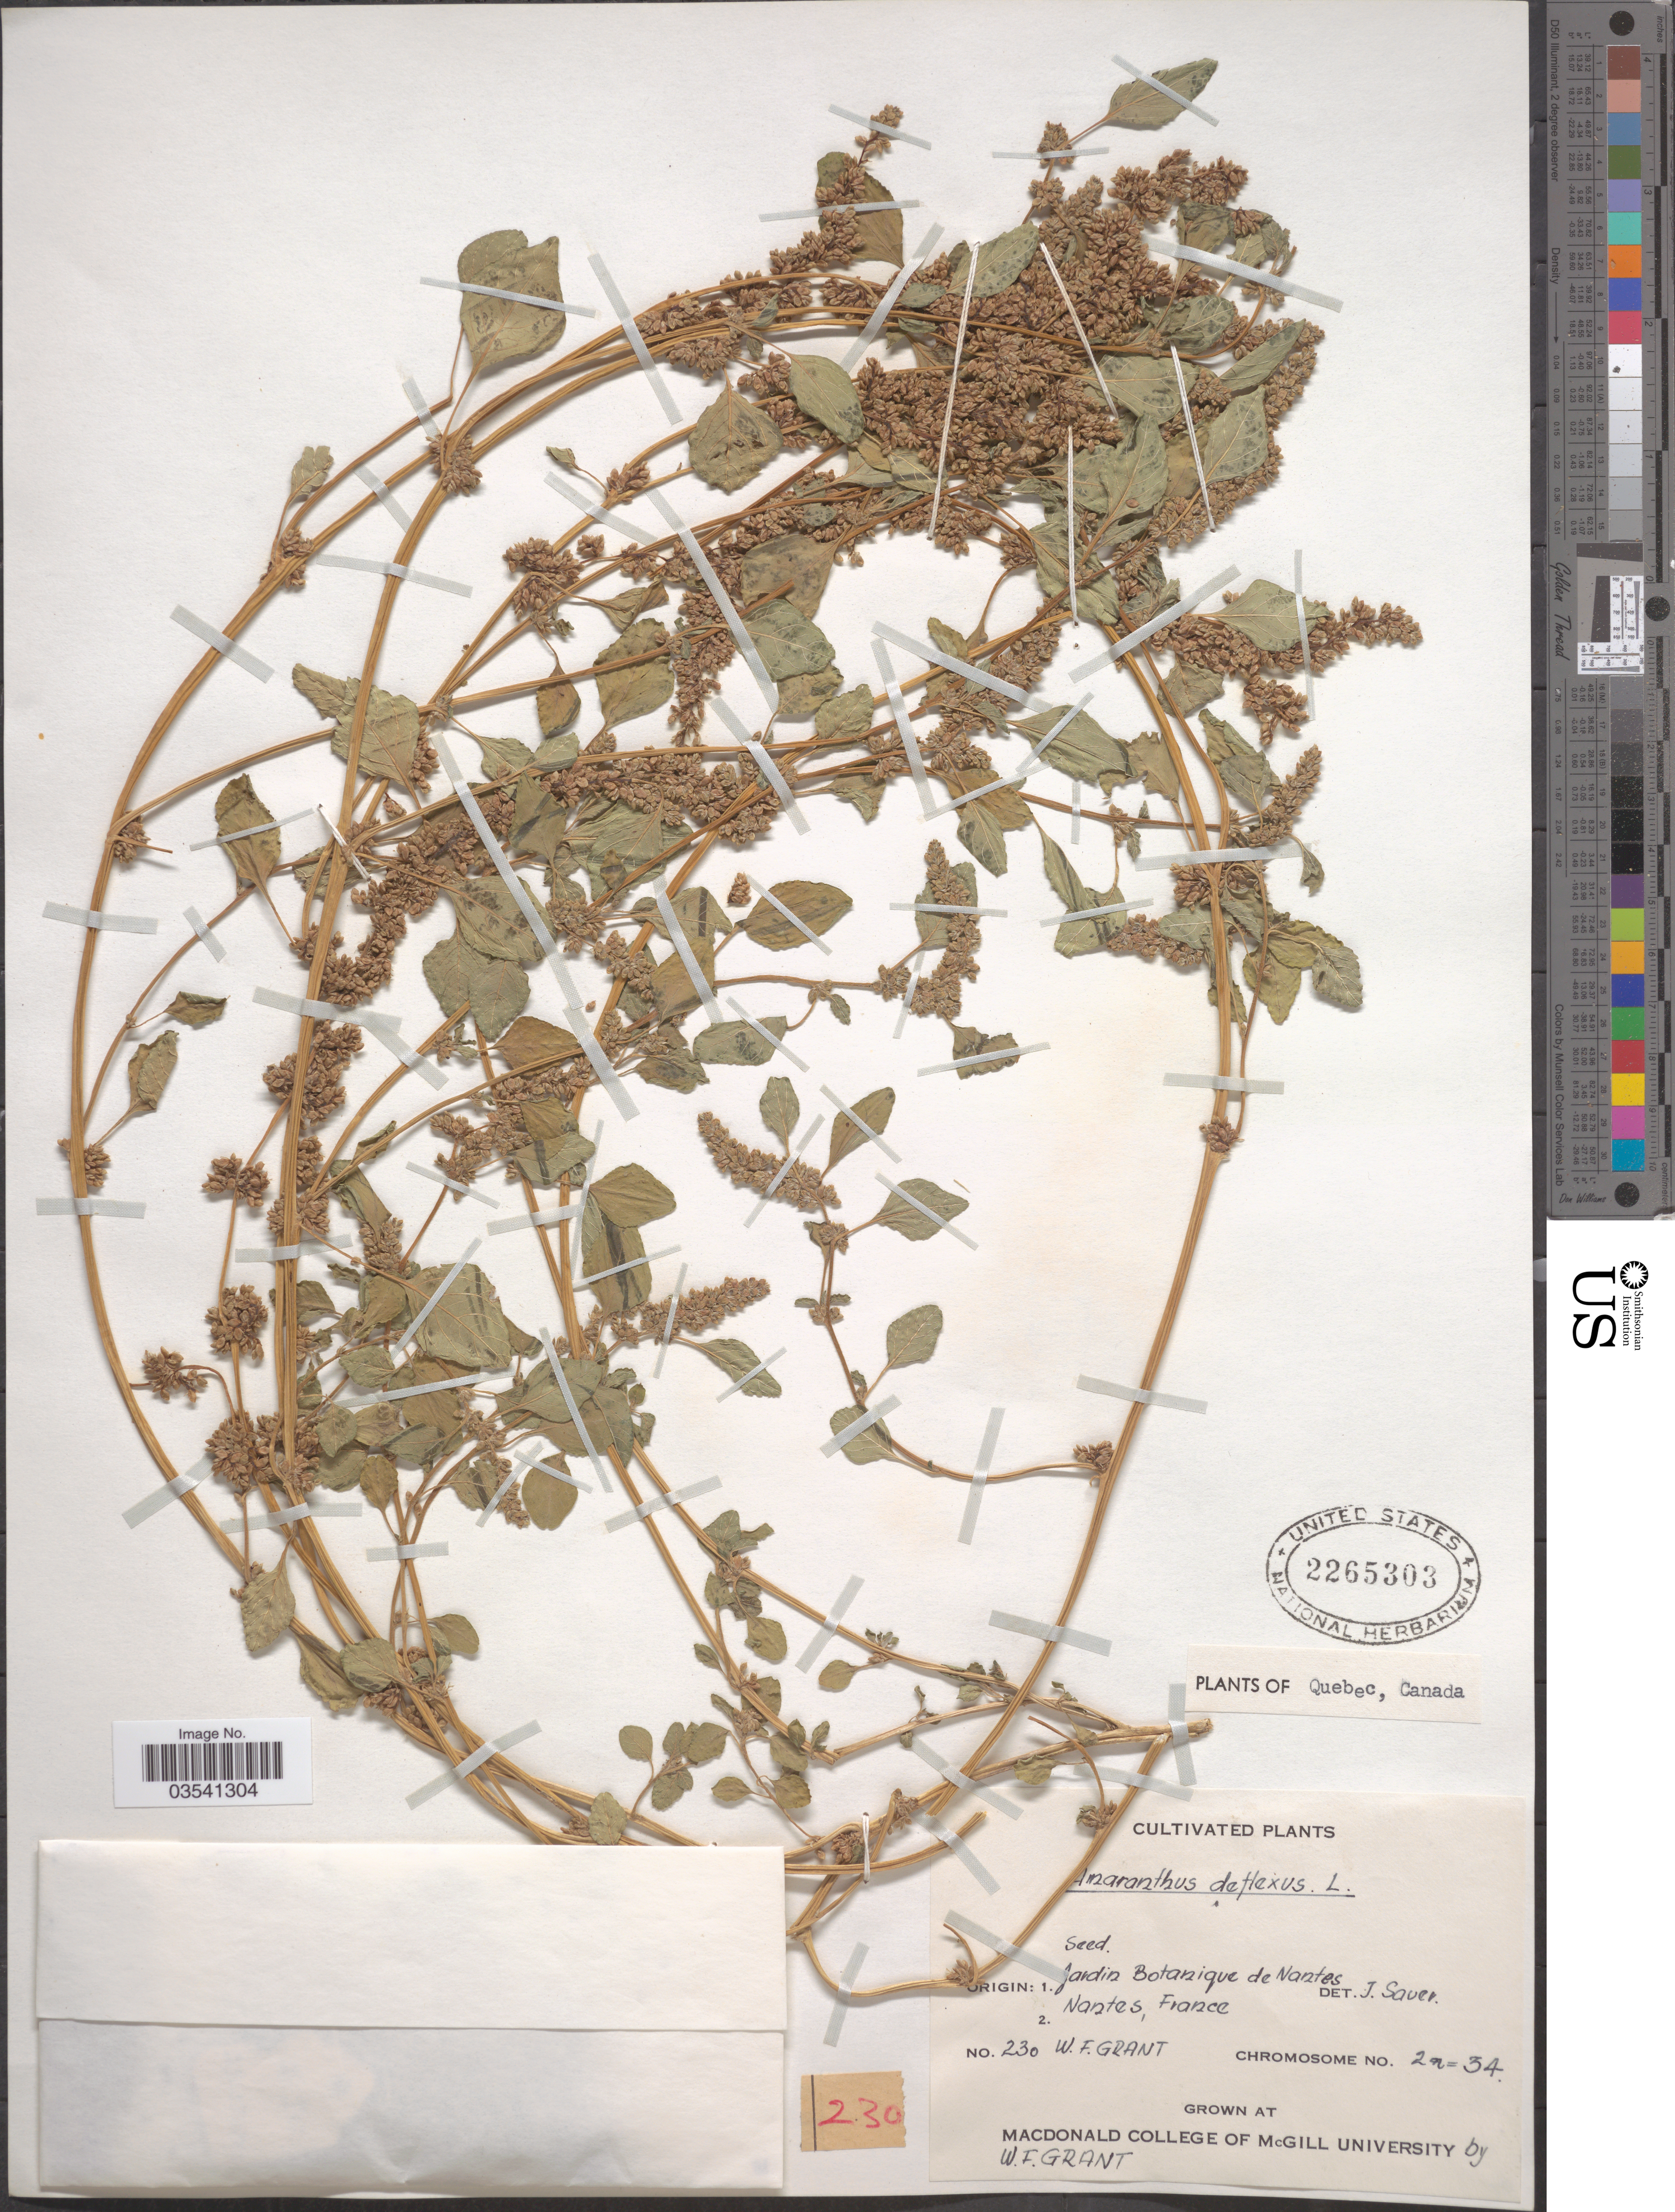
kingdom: Plantae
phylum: Tracheophyta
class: Magnoliopsida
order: Caryophyllales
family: Amaranthaceae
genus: Amaranthus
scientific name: Amaranthus deflexus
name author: L.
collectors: W. Grant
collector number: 230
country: Canada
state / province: Quebec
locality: Grown at MacDonald College of McGill University.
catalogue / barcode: US 2265303